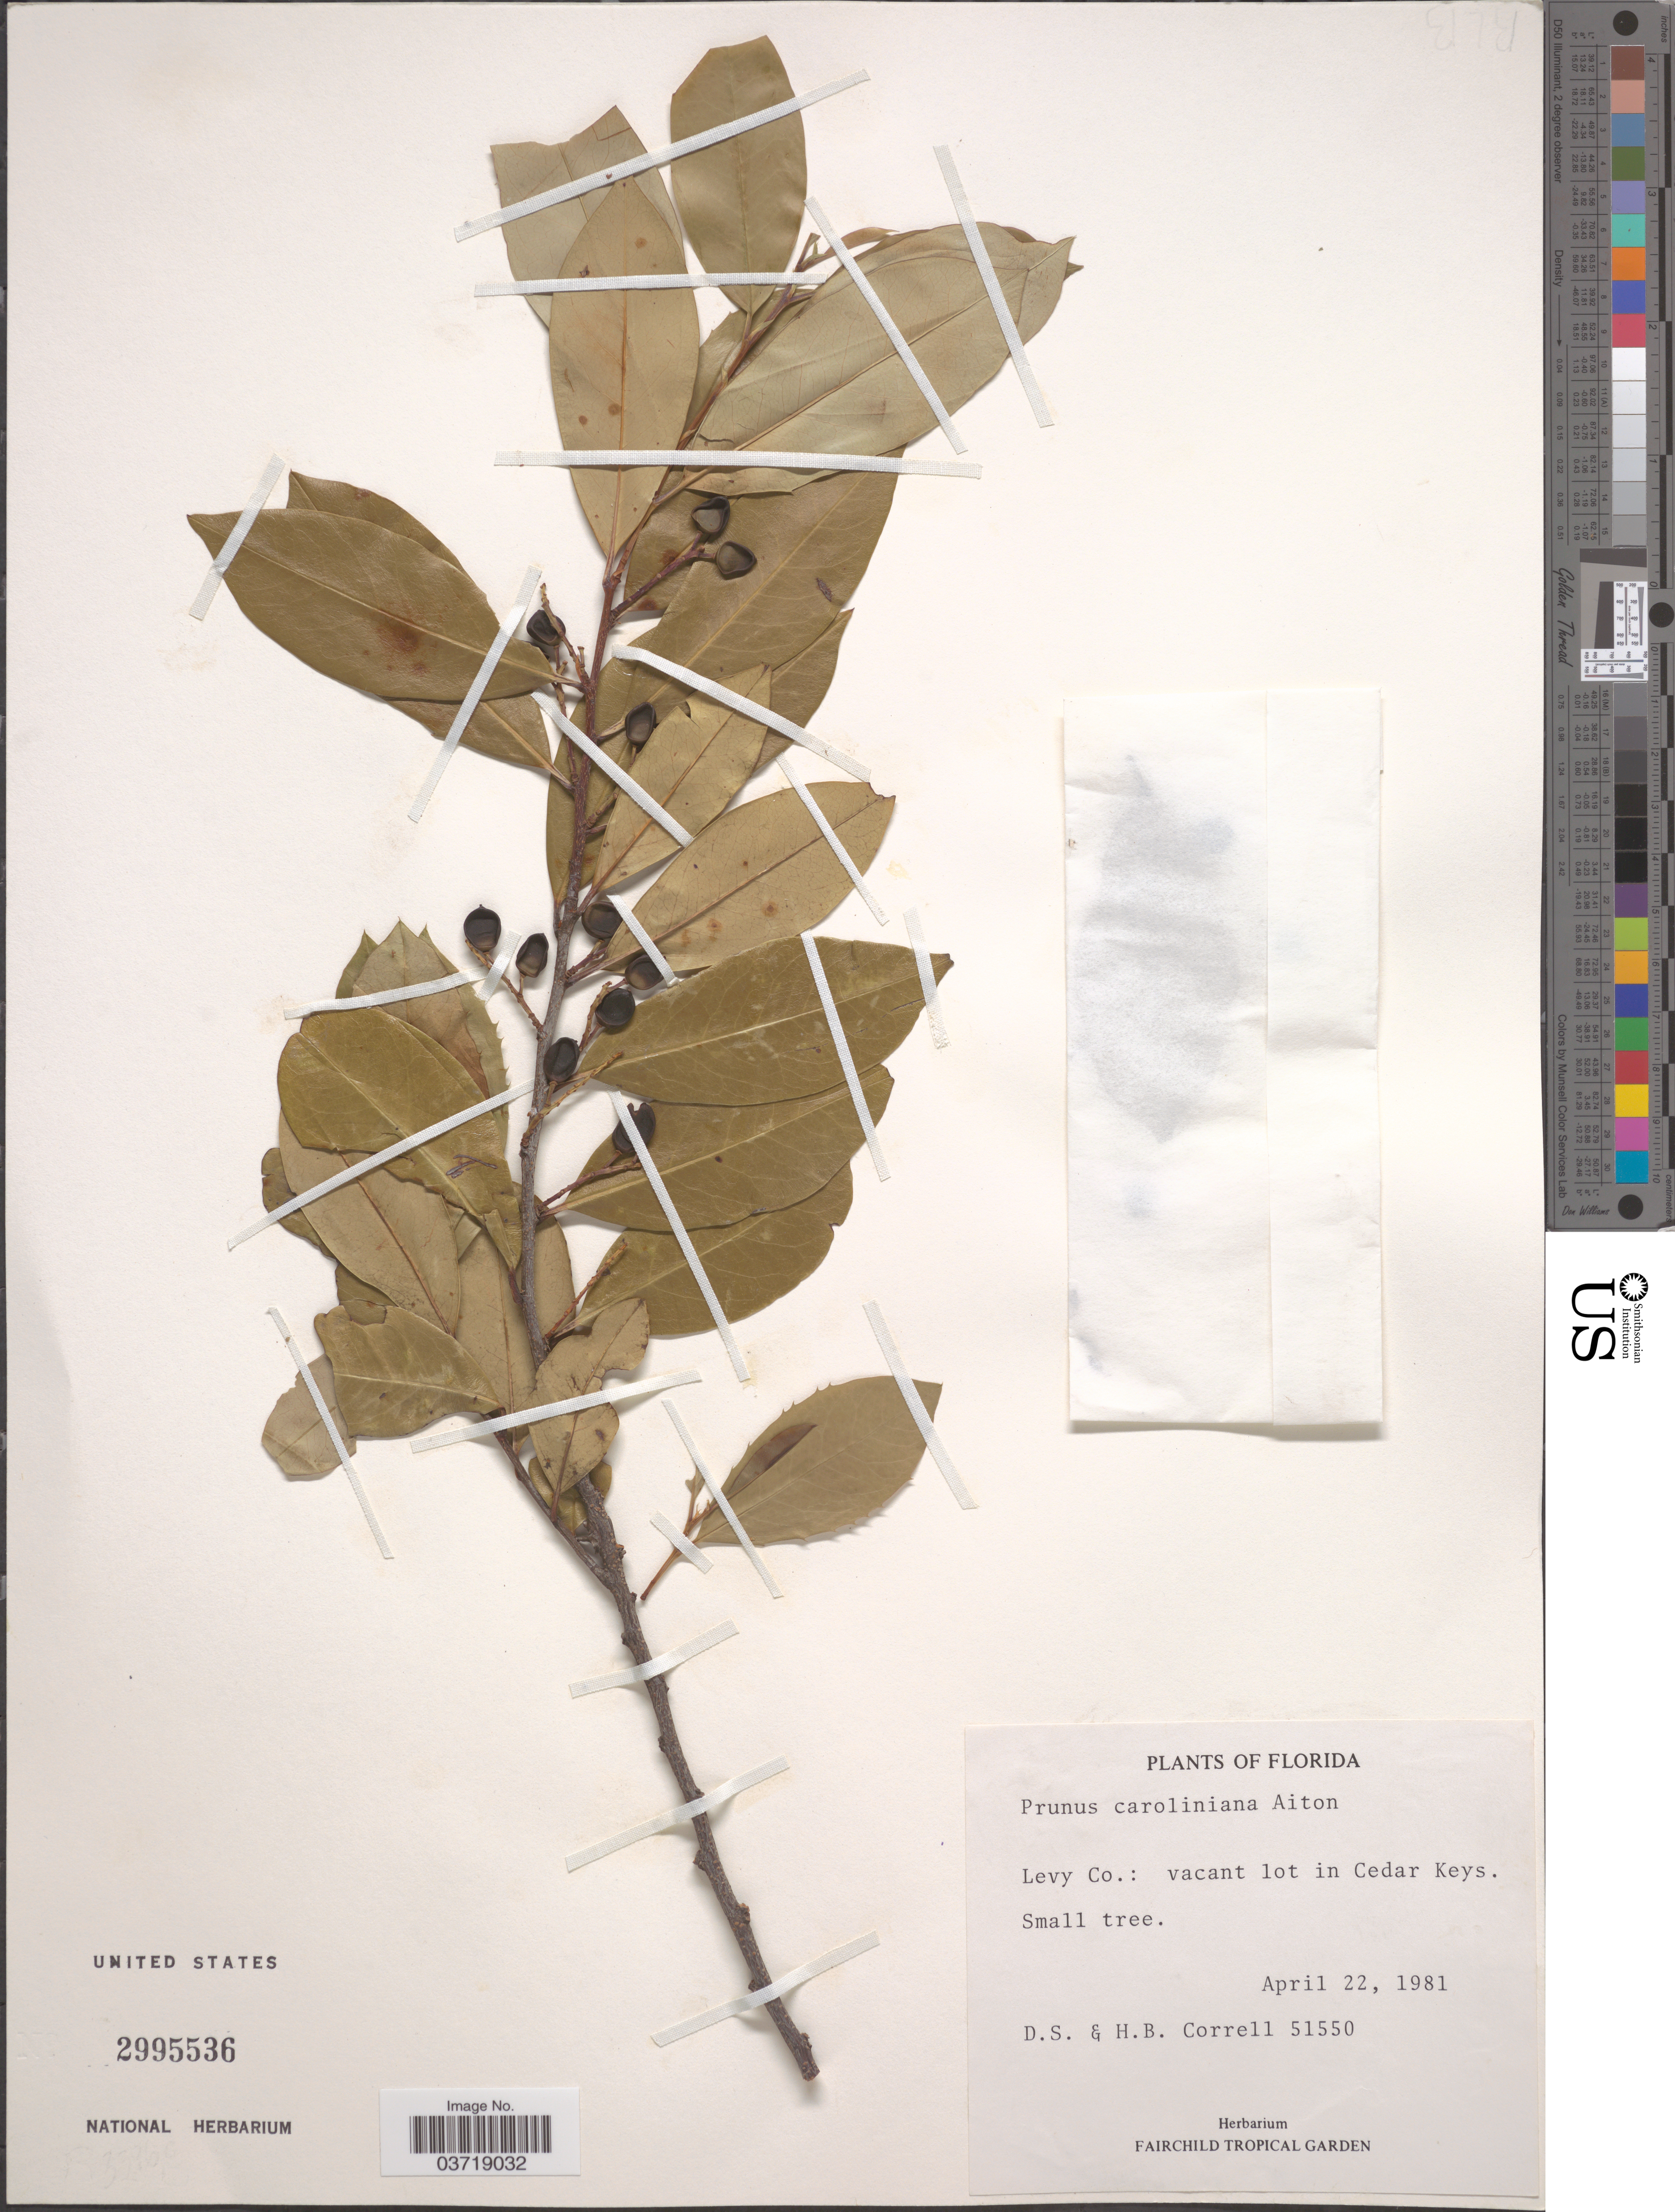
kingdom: Plantae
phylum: Tracheophyta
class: Magnoliopsida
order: Rosales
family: Rosaceae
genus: Prunus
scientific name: Prunus caroliniana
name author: (Mill.) Aiton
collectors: D. S. Correll & H. Correll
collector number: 51550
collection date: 1981-04-22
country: United States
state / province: Florida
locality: Levy Co.: vacant lot in Cedar Keys.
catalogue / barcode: US 2995536